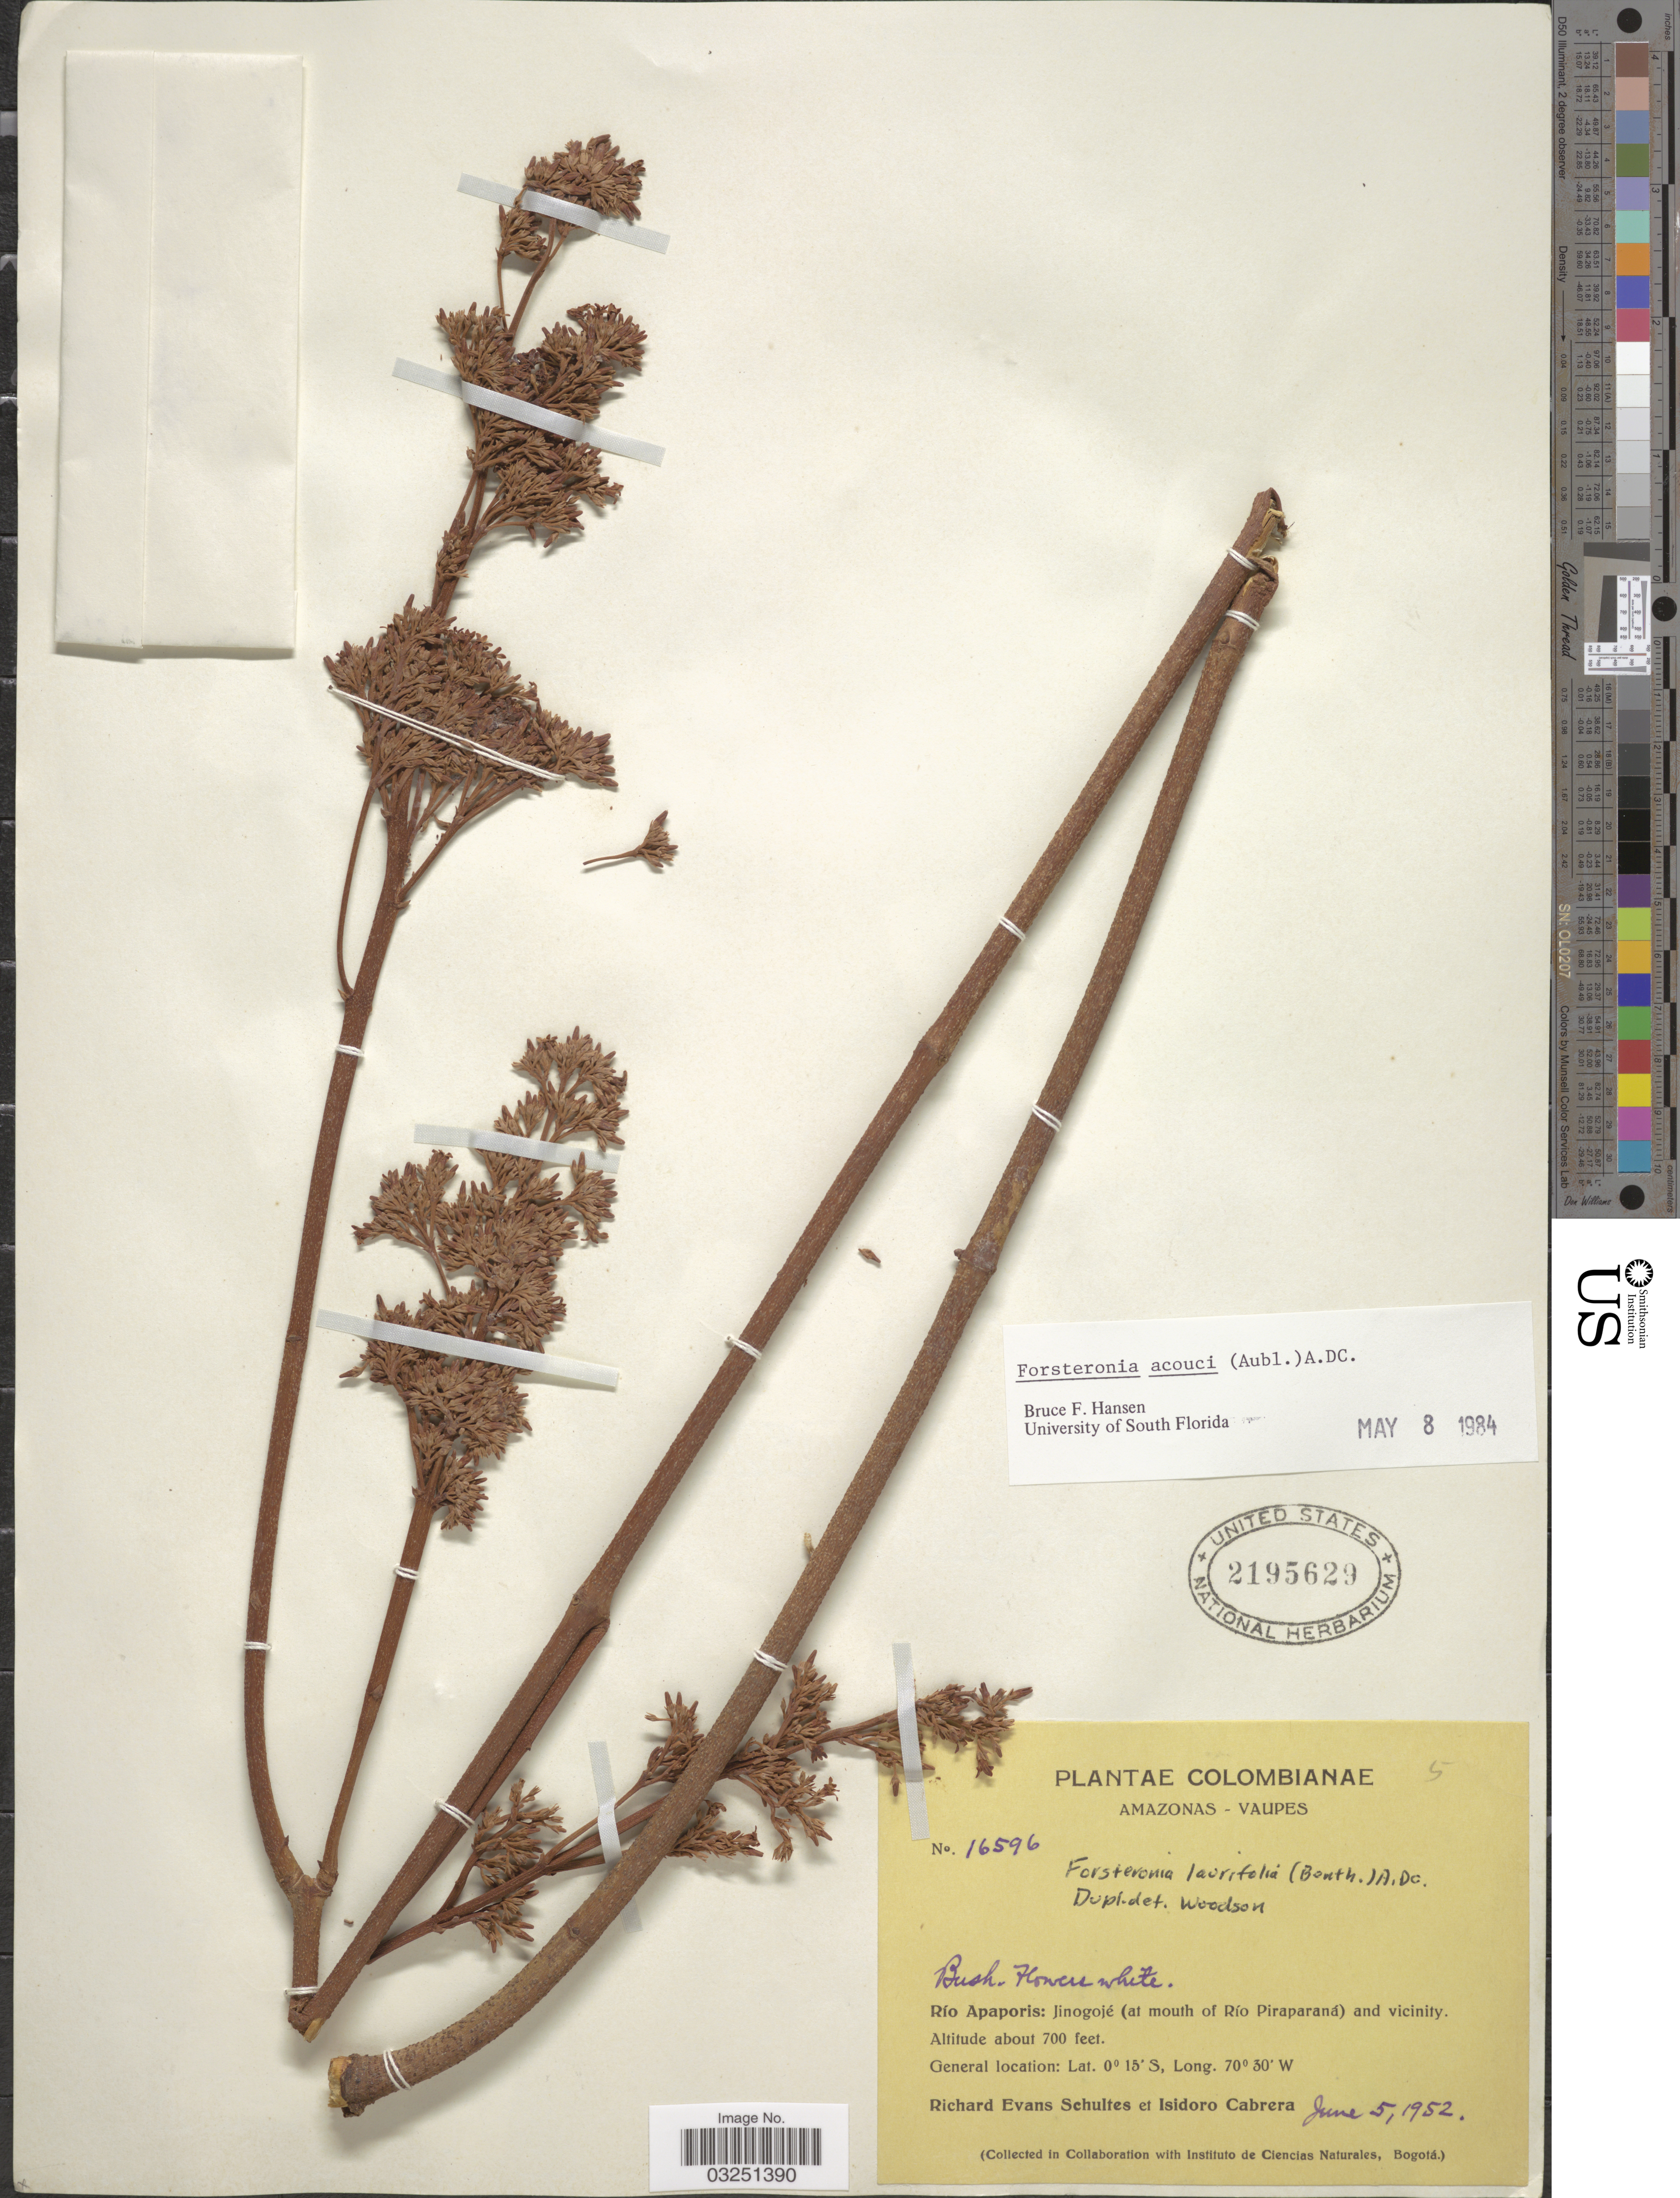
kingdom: Plantae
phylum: Tracheophyta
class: Magnoliopsida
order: Gentianales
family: Apocynaceae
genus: Forsteronia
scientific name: Forsteronia acouci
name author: (Aubl.) A. DC.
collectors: R. E. Schultes & I. Cabrera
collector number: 16596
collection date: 1952-06-05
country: Colombia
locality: Amazonas - Vaupés. Río Apaporis: Jinogojé (at mouth of Río Piraparaná) and vicinity.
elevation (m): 213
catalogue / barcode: US 2195629